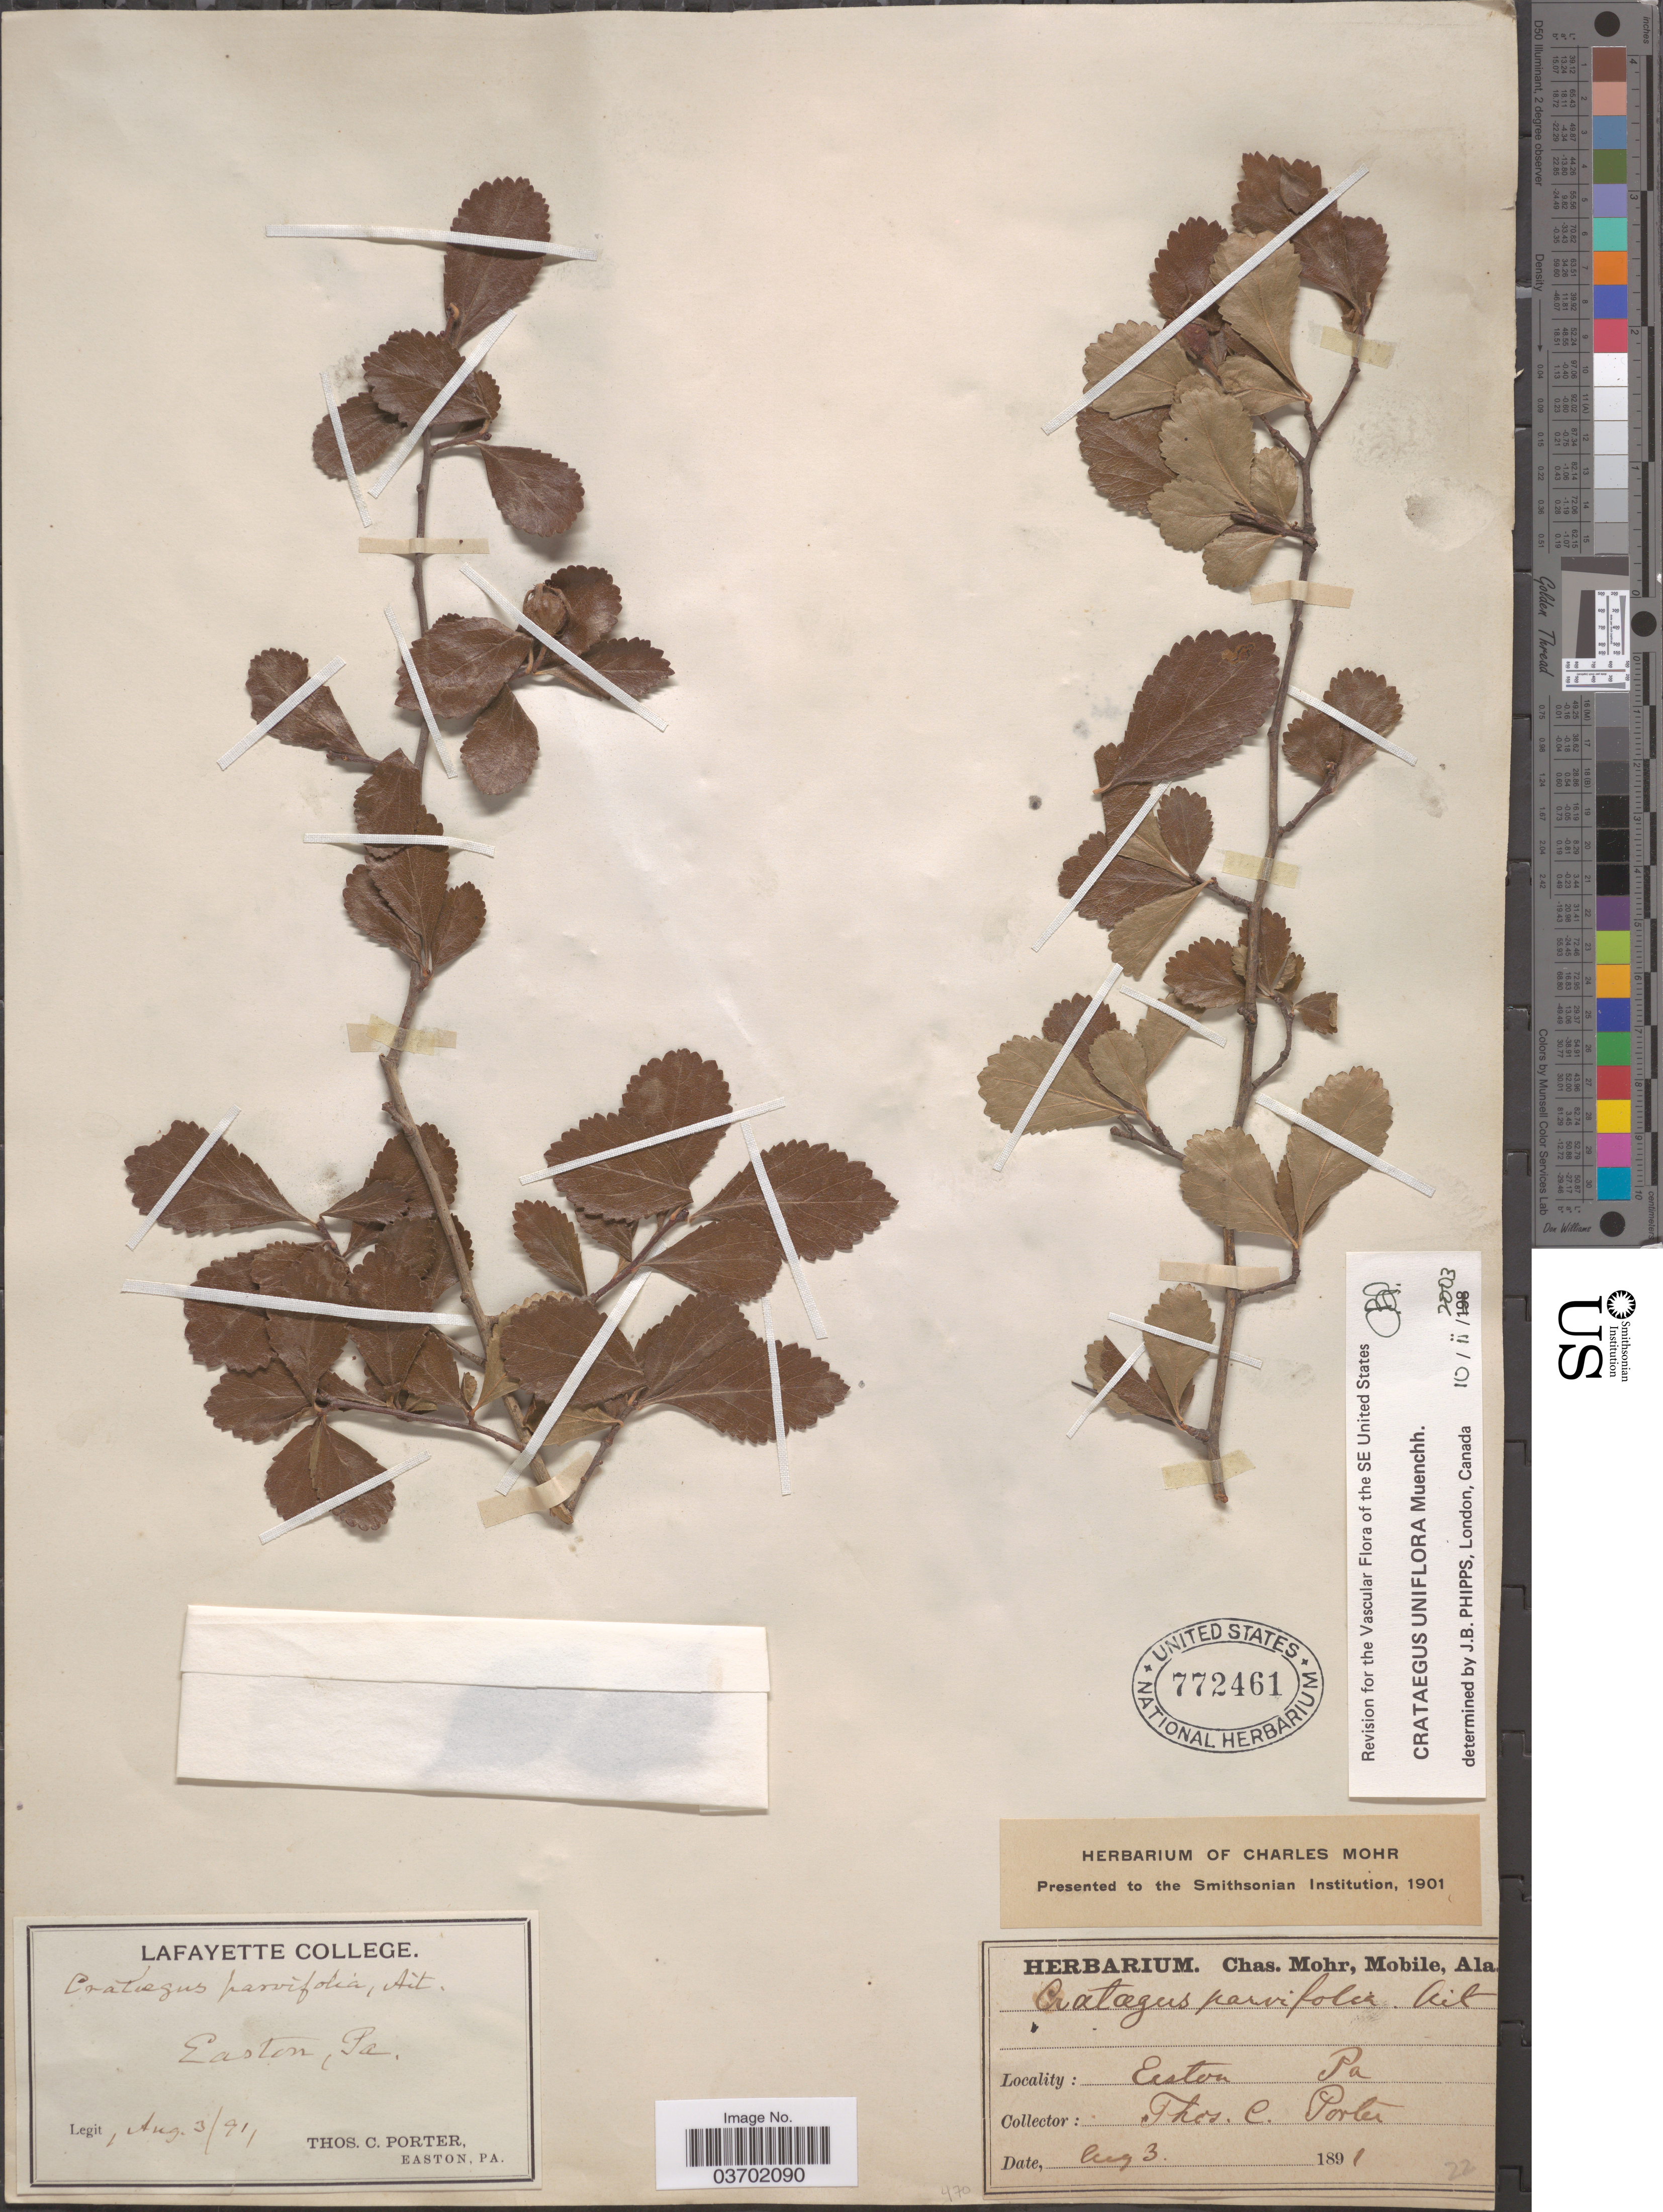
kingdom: Plantae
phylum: Tracheophyta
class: Magnoliopsida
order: Rosales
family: Rosaceae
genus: Crataegus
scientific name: Crataegus uniflora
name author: Münchh.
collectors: T. Porter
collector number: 22?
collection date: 1891-08-03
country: United States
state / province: Pennsylvania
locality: Easton.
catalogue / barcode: US 772461